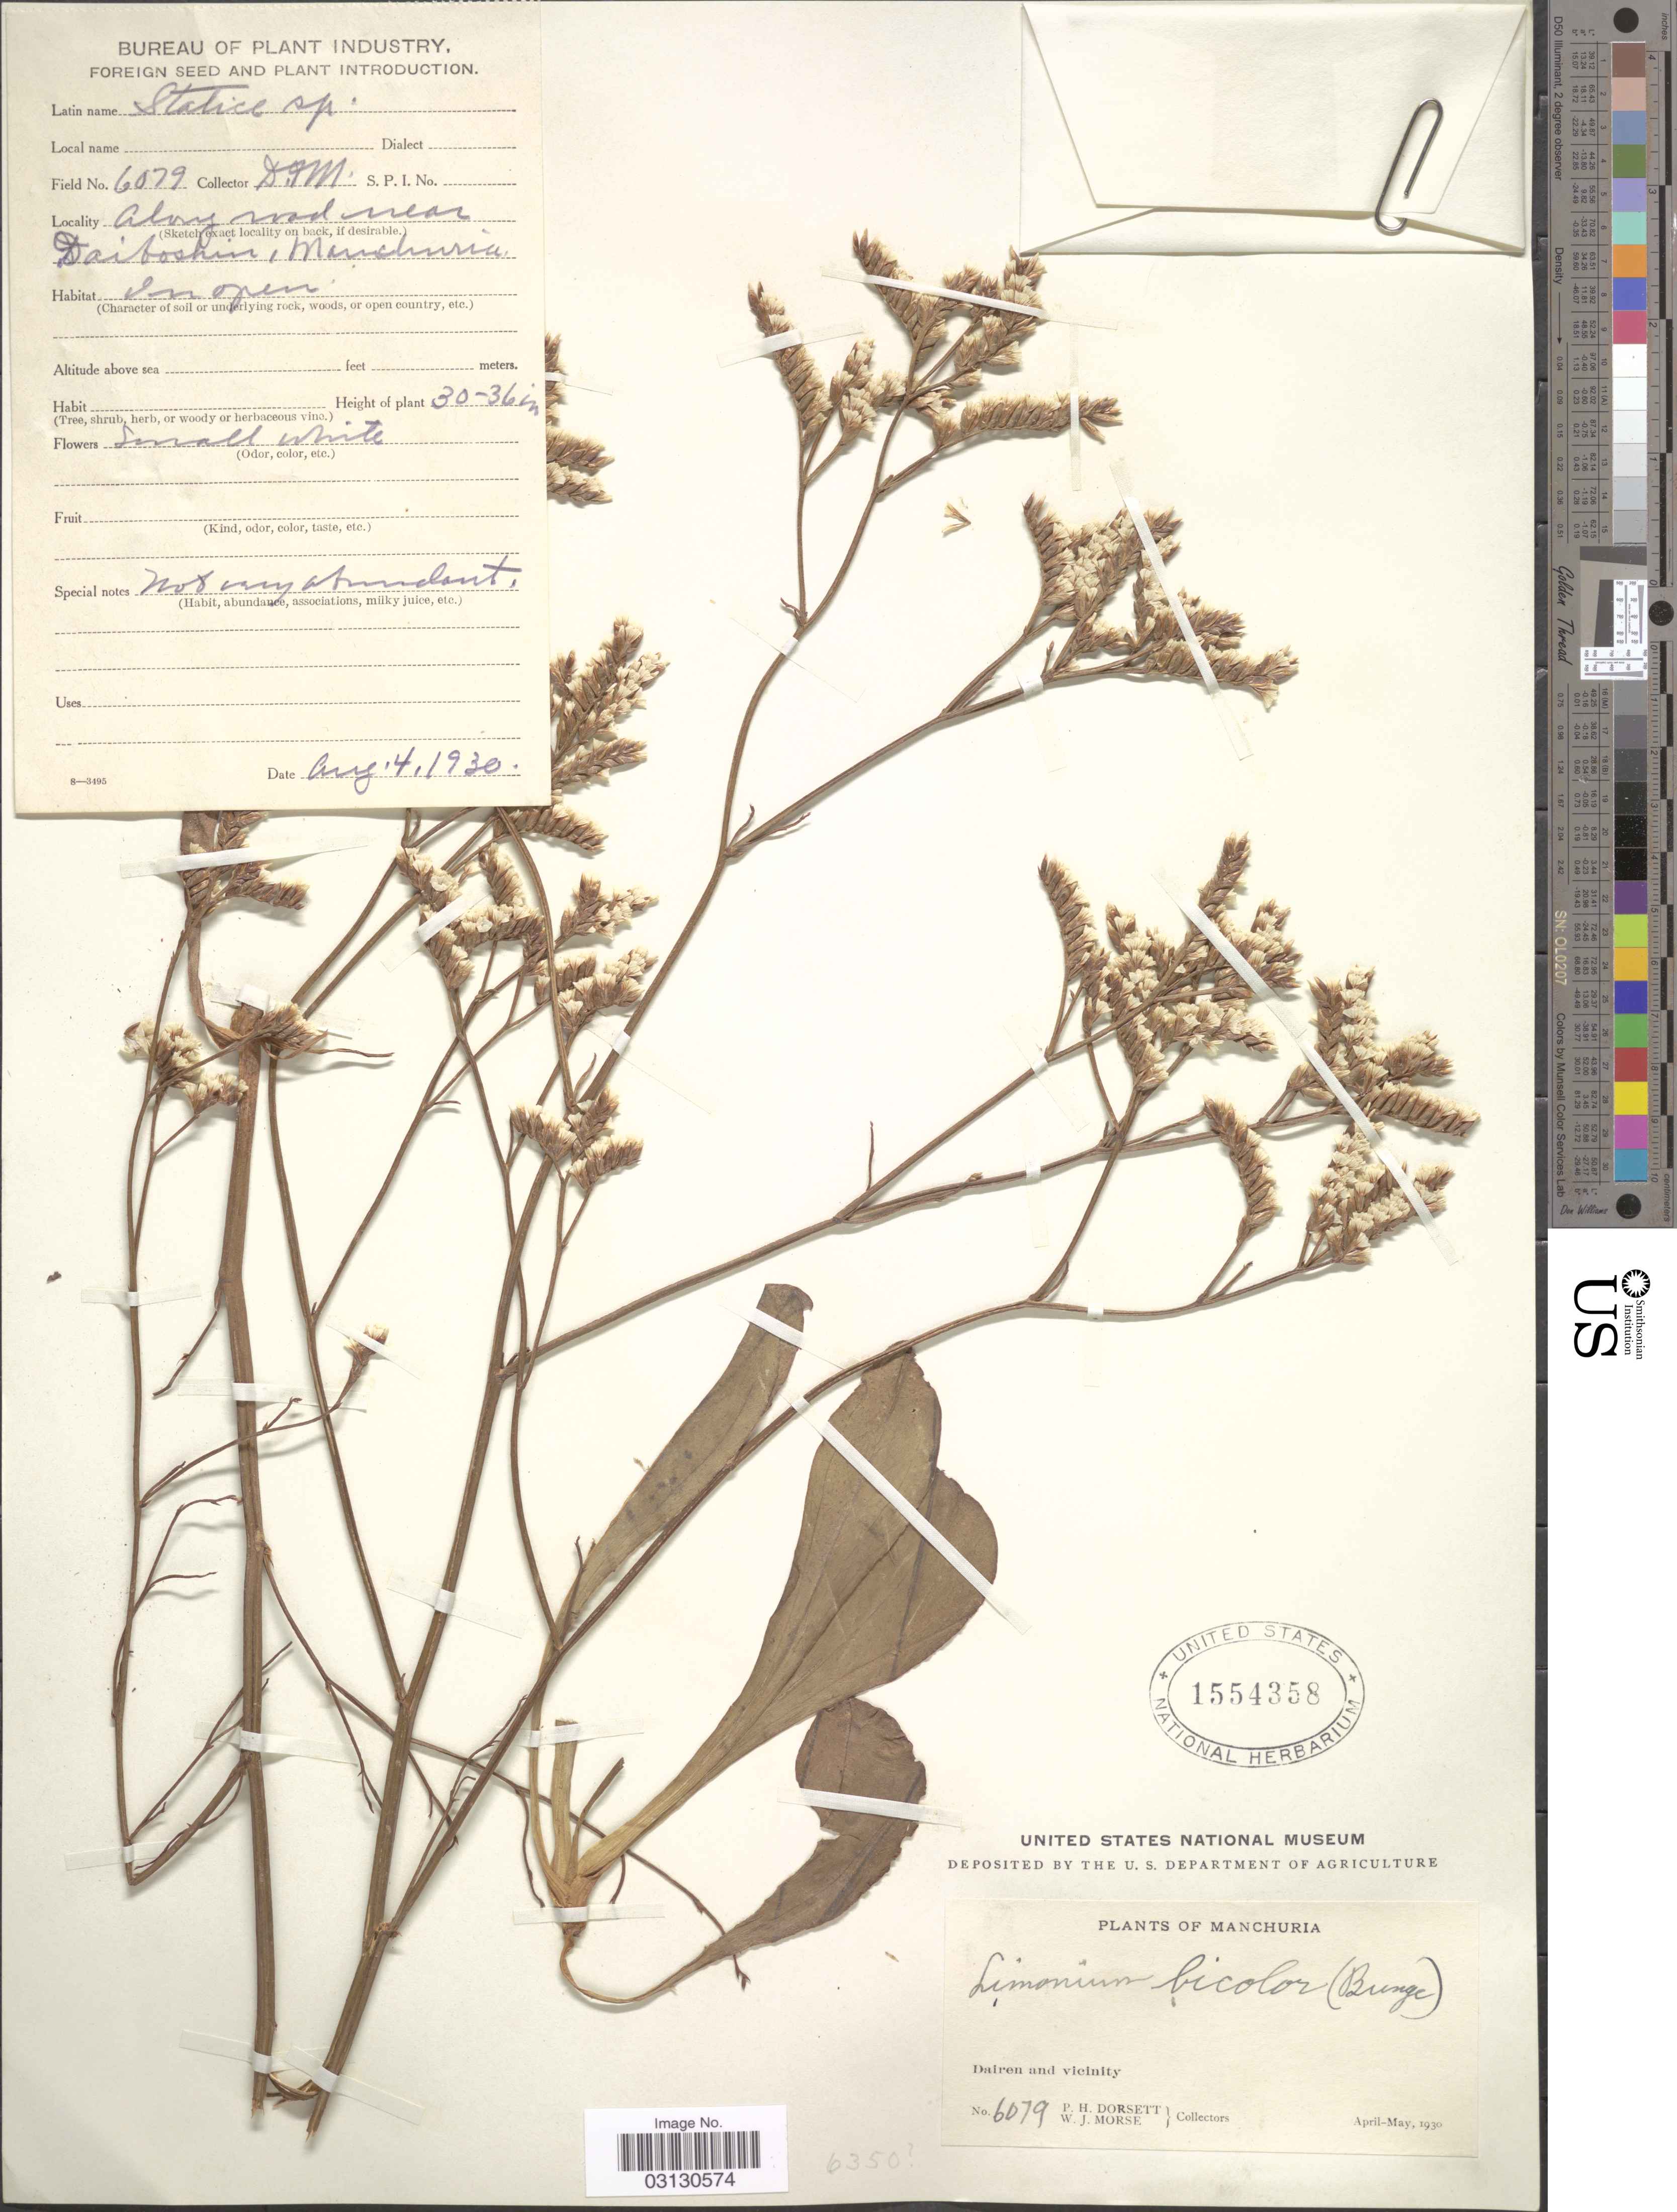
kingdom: Plantae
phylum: Tracheophyta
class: Magnoliopsida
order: Caryophyllales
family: Plumbaginaceae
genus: Limonium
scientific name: Limonium bicolor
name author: (Bunge) Kuntze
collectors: P. H. Dorsett & W. J. Morse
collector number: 6079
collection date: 1930-08-04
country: China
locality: Daiboshin, Manchuria.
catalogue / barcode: US 1554358